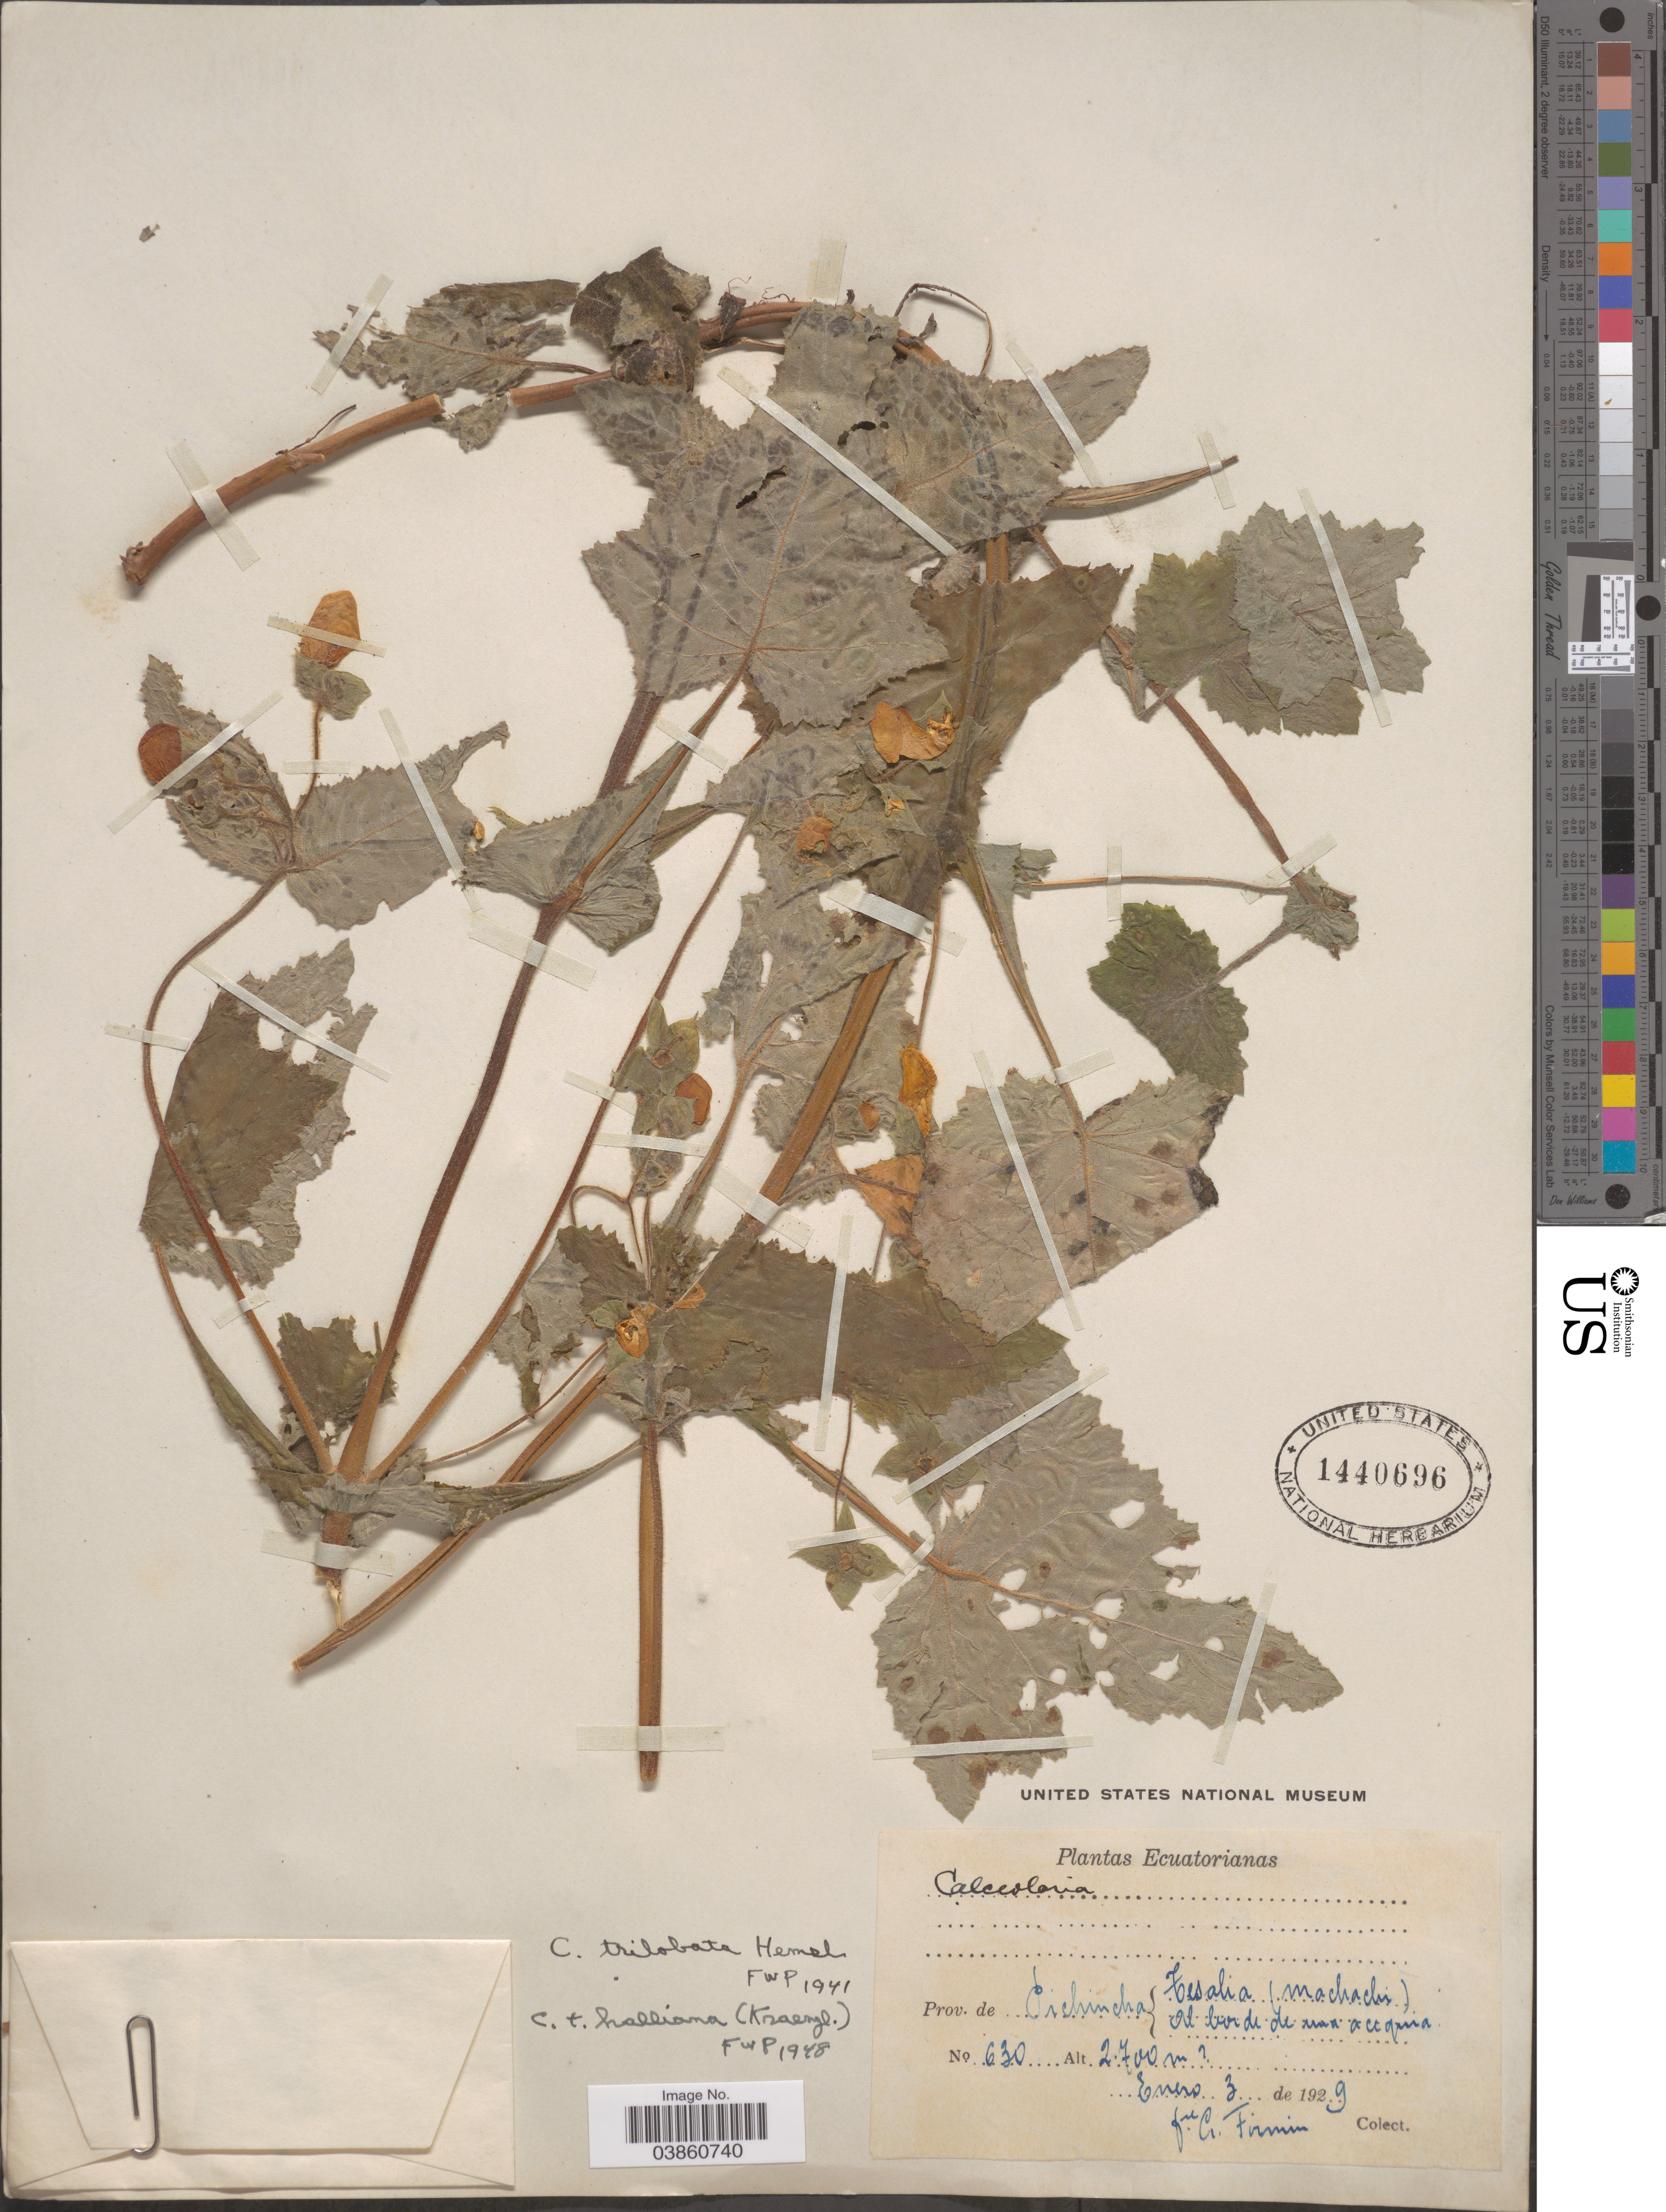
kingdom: Plantae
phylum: Tracheophyta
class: Magnoliopsida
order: Lamiales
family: Calceolariaceae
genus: Calceolaria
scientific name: Calceolaria trilobata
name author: Hemsl.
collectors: F. Firmin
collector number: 630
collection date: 1929-01-03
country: Ecuador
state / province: Pichincha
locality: Fesalia (Machachi). Al borde de una acequia.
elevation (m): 2700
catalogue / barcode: US 1440696